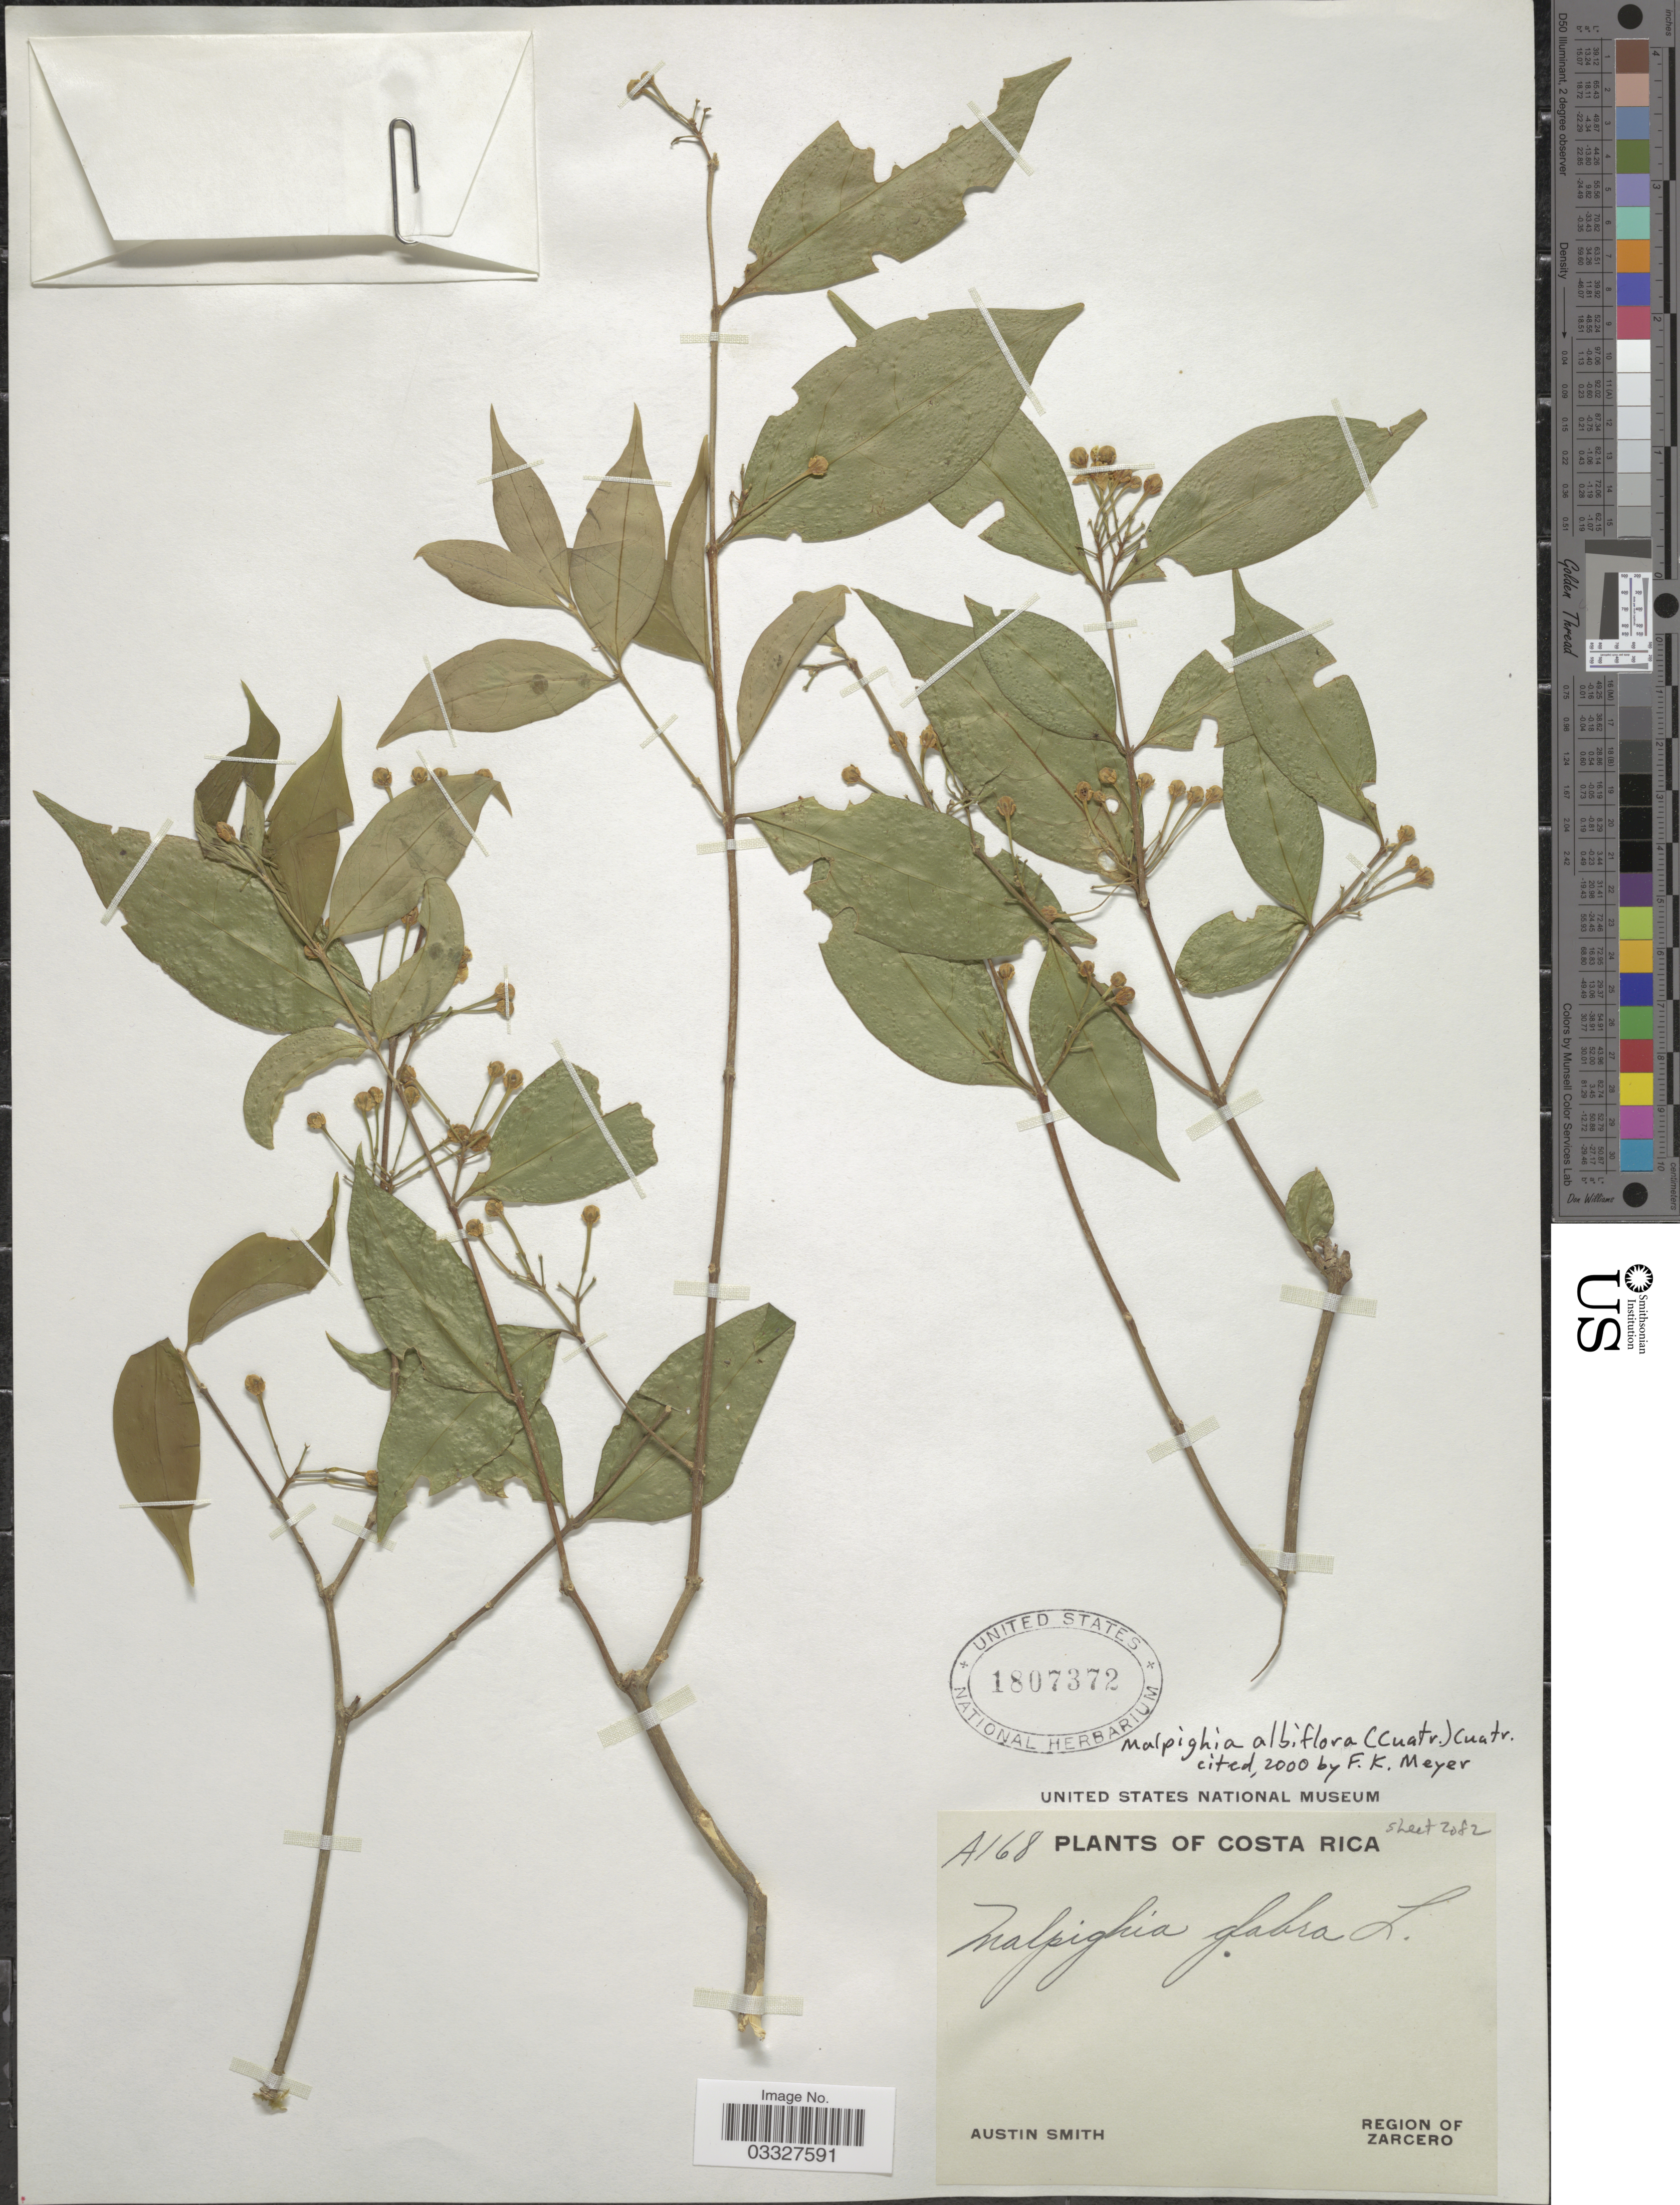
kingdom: Plantae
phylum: Tracheophyta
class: Magnoliopsida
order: Malpighiales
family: Malpighiaceae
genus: Malpighia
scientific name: Malpighia albiflora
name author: (Cuatrec.) Cuatrec.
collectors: Aust P. Smith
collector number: A168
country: Costa Rica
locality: Region of Zarcero.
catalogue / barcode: US 1807372